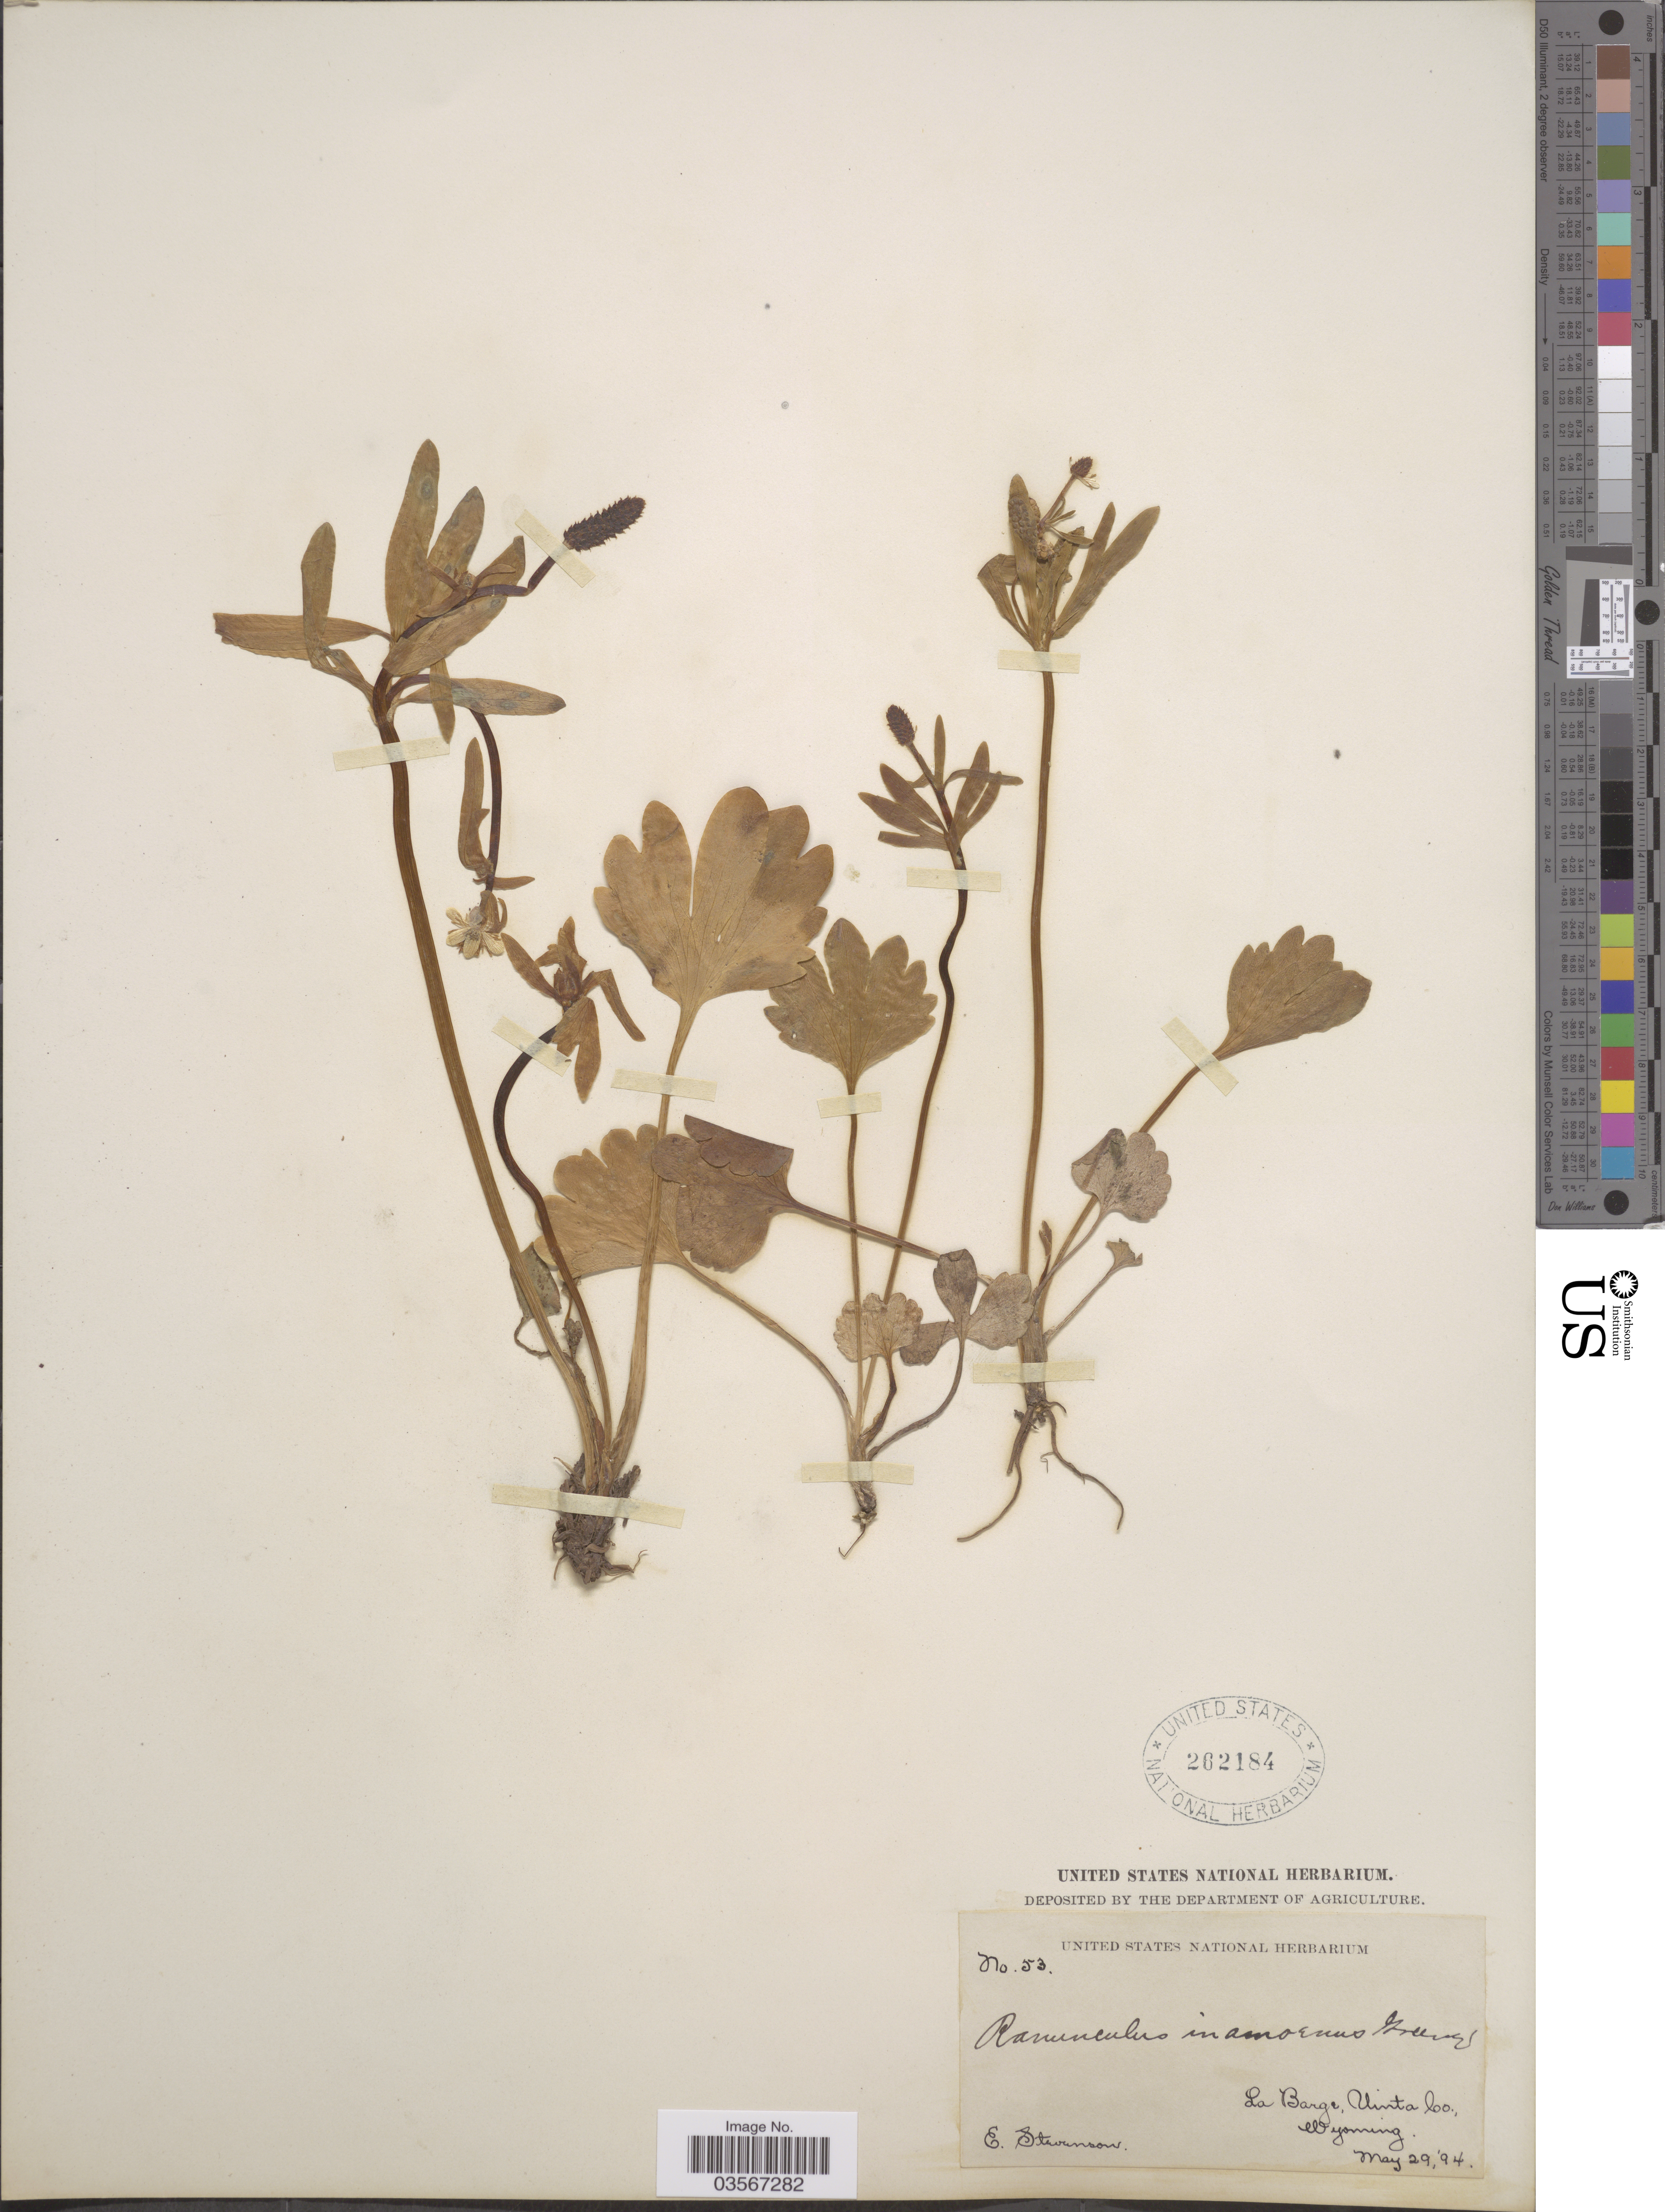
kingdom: Plantae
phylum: Tracheophyta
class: Magnoliopsida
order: Ranunculales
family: Ranunculaceae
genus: Ranunculus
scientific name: Ranunculus inamoenus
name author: Greene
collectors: E. Stevenson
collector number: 53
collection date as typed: Transcribed d/m/y: 29/5/94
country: United States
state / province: Wyoming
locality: La Barge, Uinta Co.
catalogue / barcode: US 262184